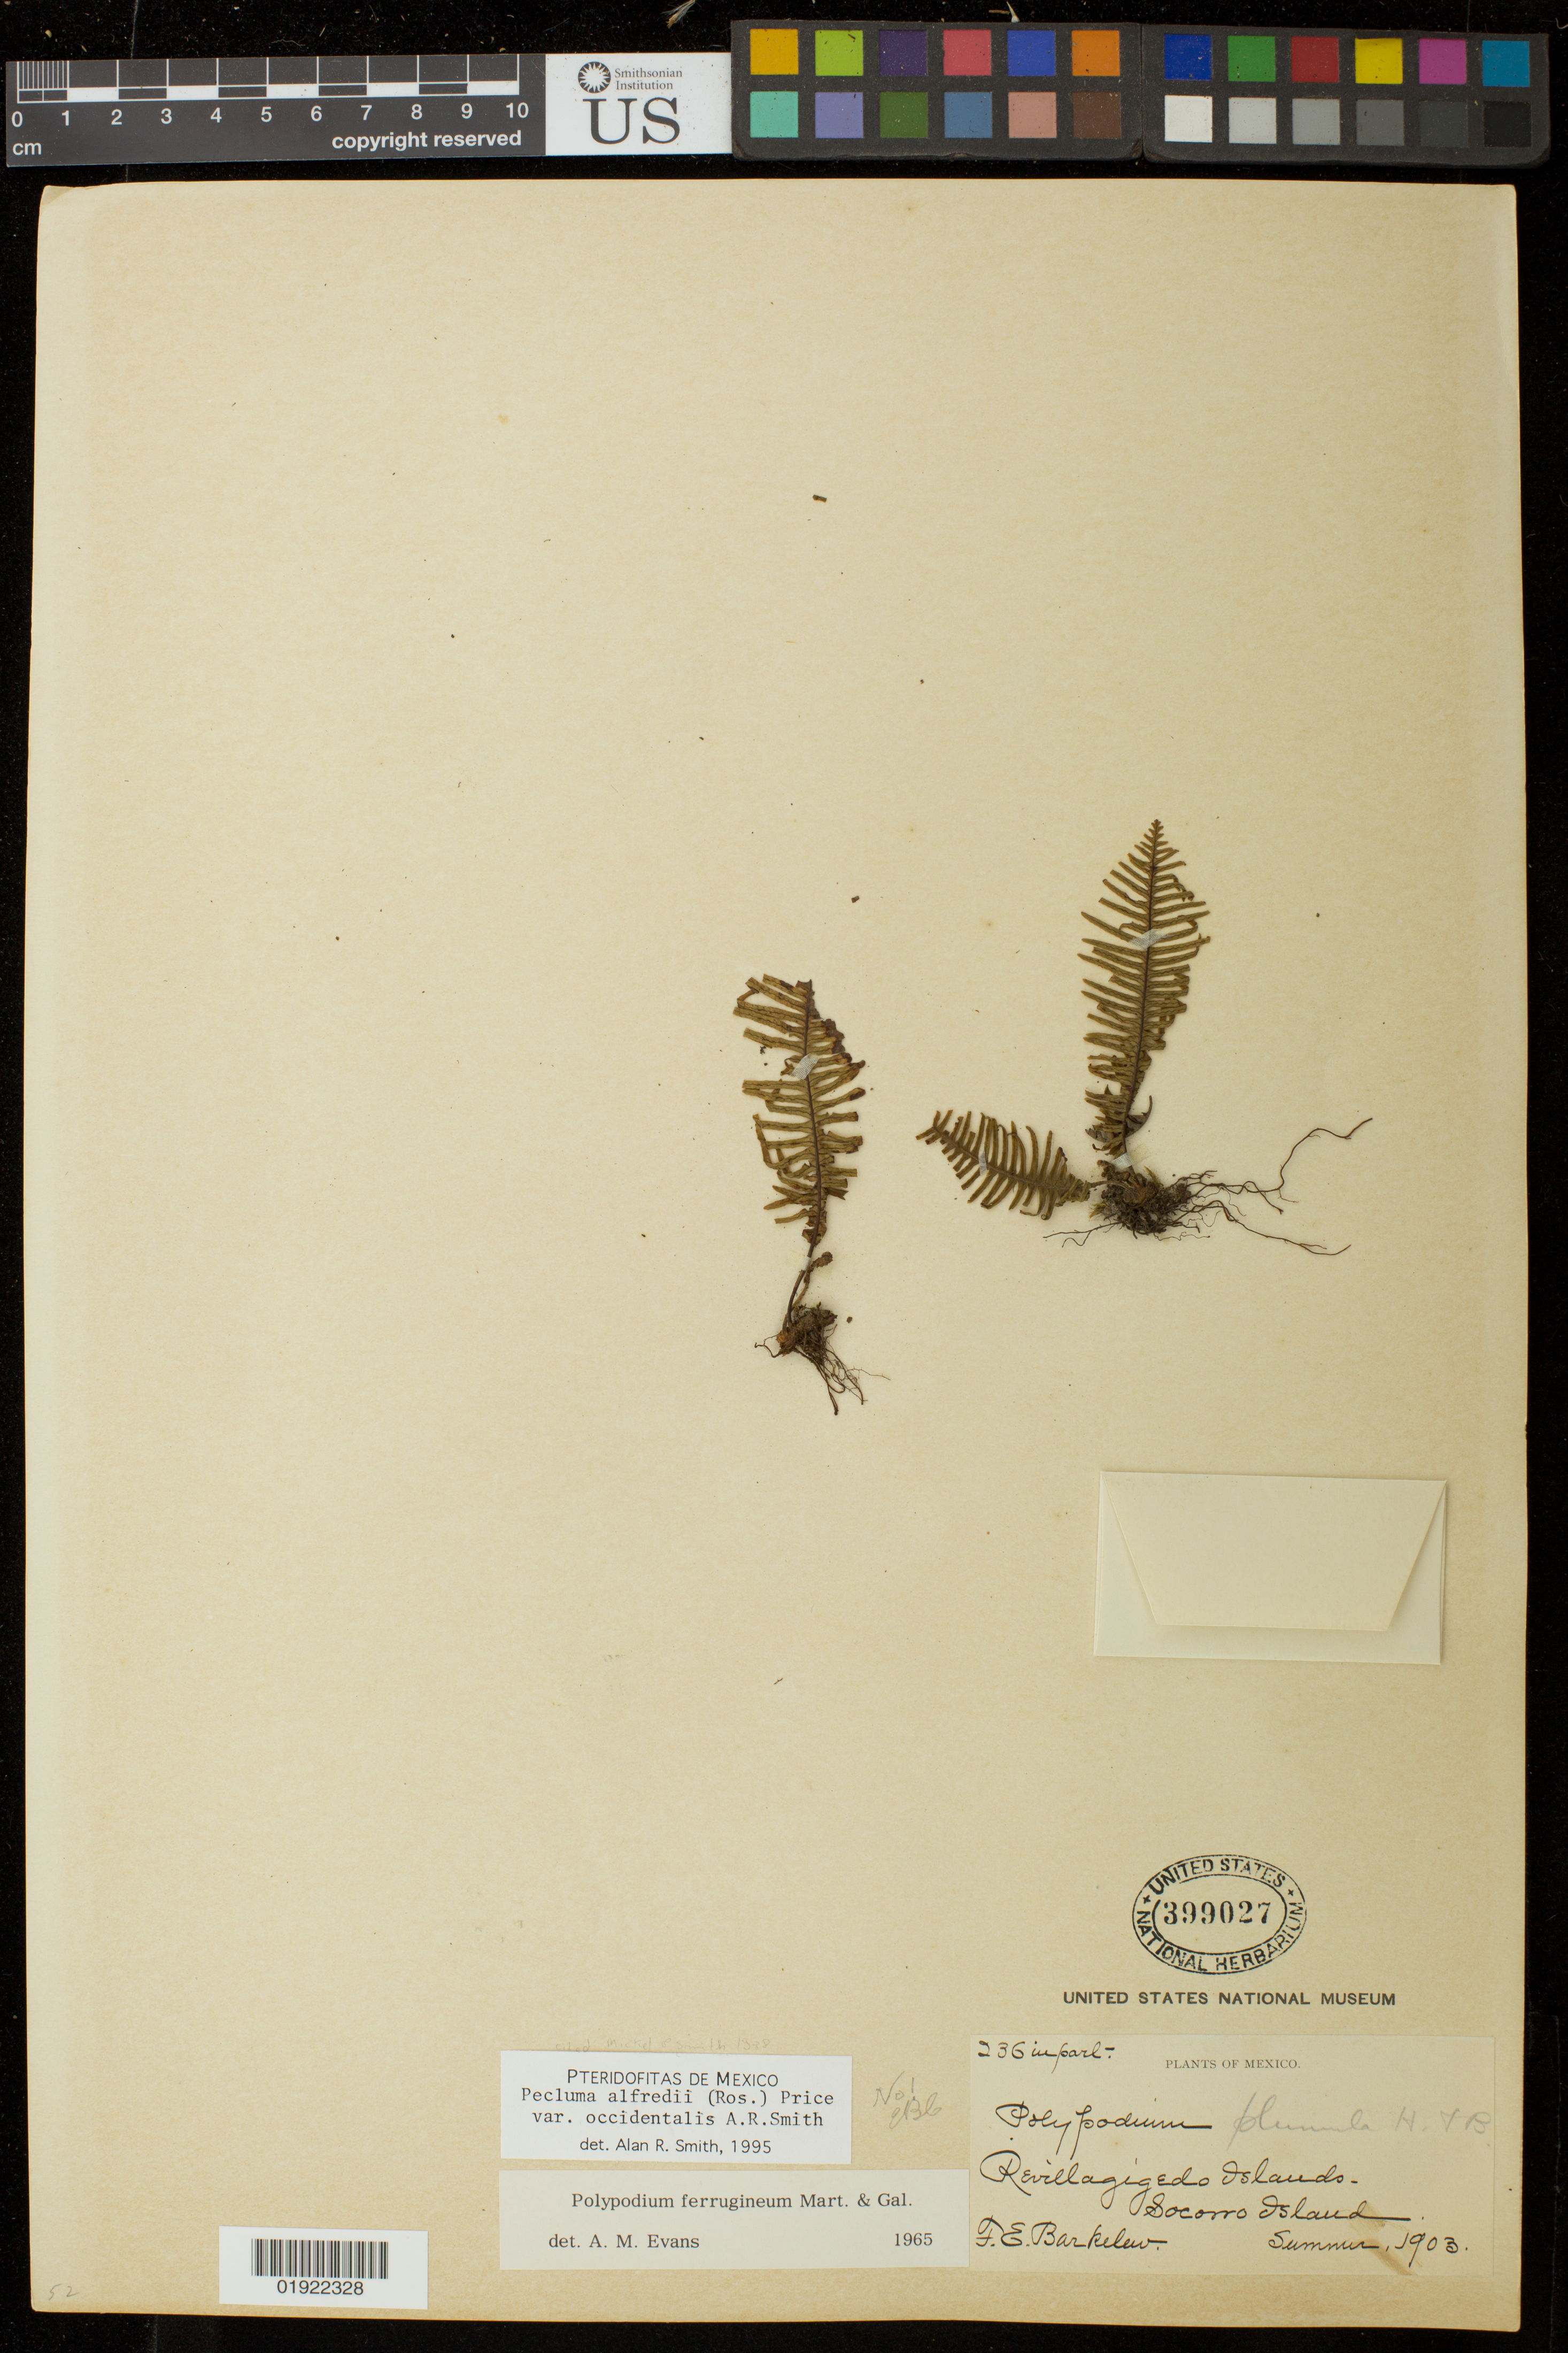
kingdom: Plantae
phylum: Tracheophyta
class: Polypodiopsida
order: Polypodiales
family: Polypodiaceae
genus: Pecluma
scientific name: Pecluma alfredii var. occidentalis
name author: A.R. Sm.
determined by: Smith, Alan R., (UC)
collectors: F. Barkelew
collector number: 236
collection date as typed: summer 1903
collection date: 1903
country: Mexico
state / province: Colima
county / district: Manzanillo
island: Socorro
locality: Revillagigedo Islands, Socorro Island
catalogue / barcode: US 399027